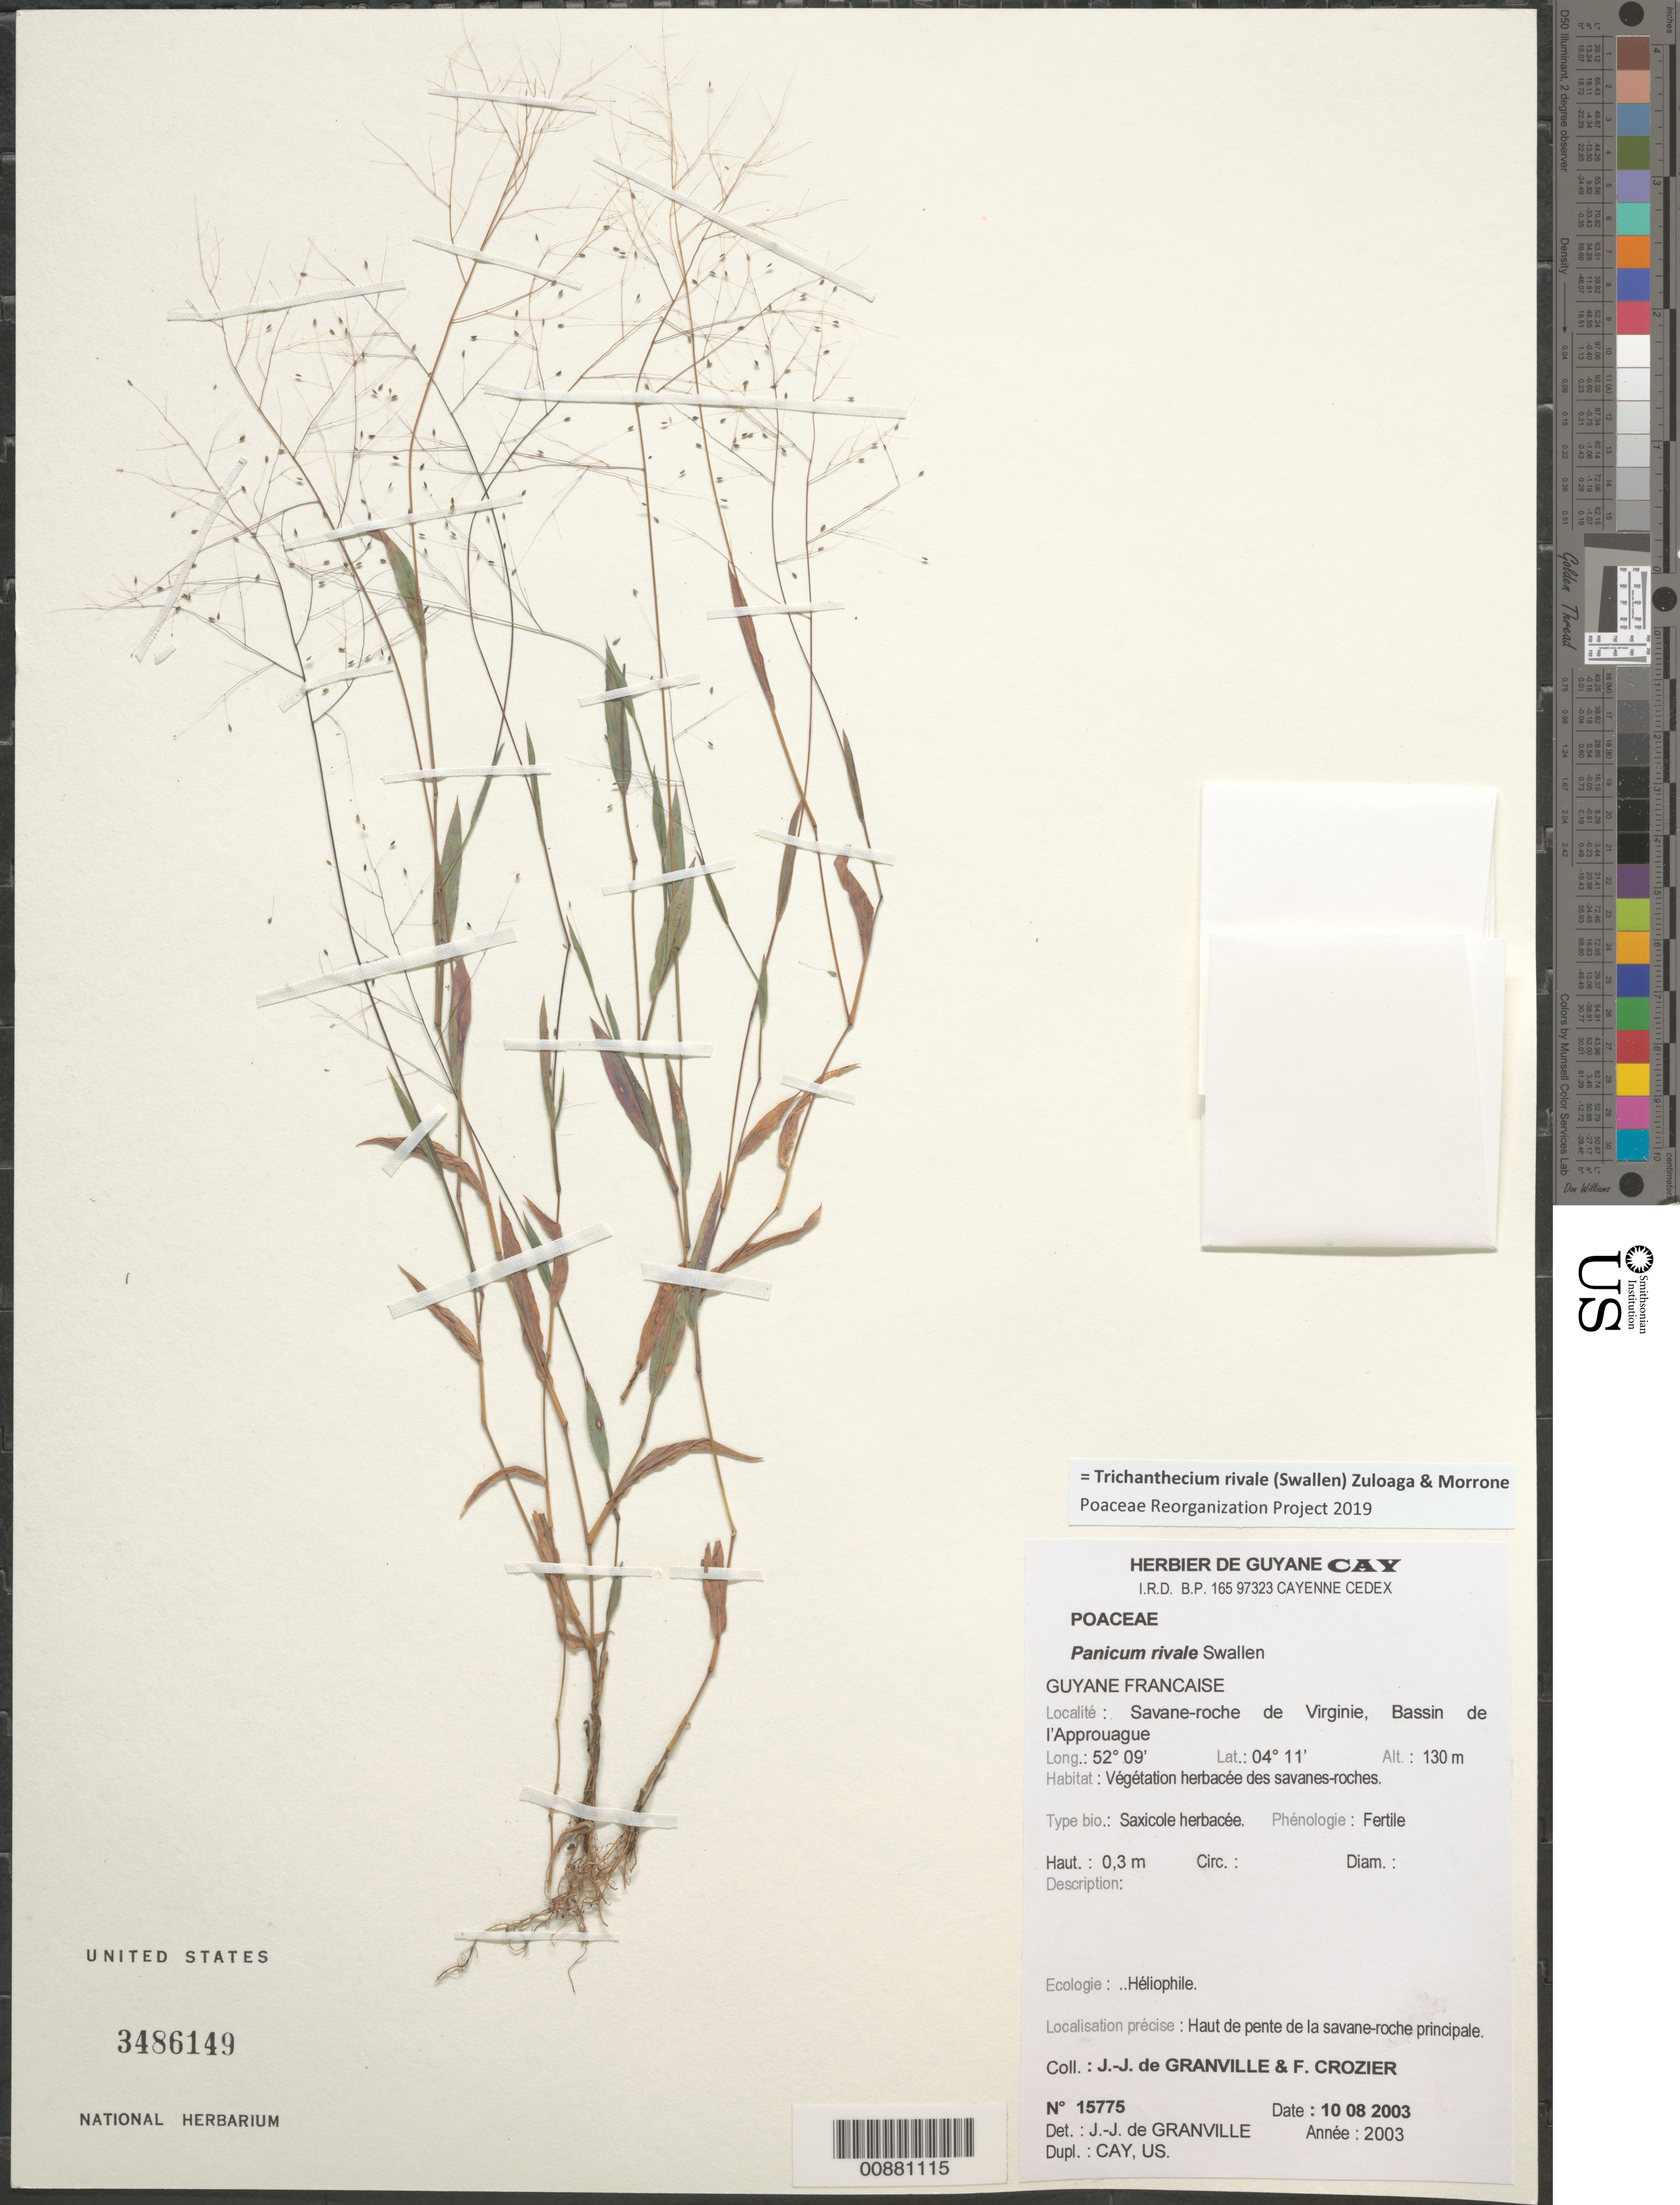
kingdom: Plantae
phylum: Tracheophyta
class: Liliopsida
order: Poales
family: Poaceae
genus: Trichanthecium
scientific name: Trichanthecium rivale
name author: (Swallen) Zuloaga & Morrone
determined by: Poaceae Reorganization Project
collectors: J.-J. de Granville & F. Crozier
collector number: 15775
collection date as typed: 10-Aug-03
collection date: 2003-08-10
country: French Guiana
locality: Savane-roche de Virginie, Bassin de l'Approuague; haut de pente de la savane-roche principale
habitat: Végétation herbacée des savanes-roches; haut de pente de la savane0roche principale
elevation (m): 130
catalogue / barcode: US 3486149